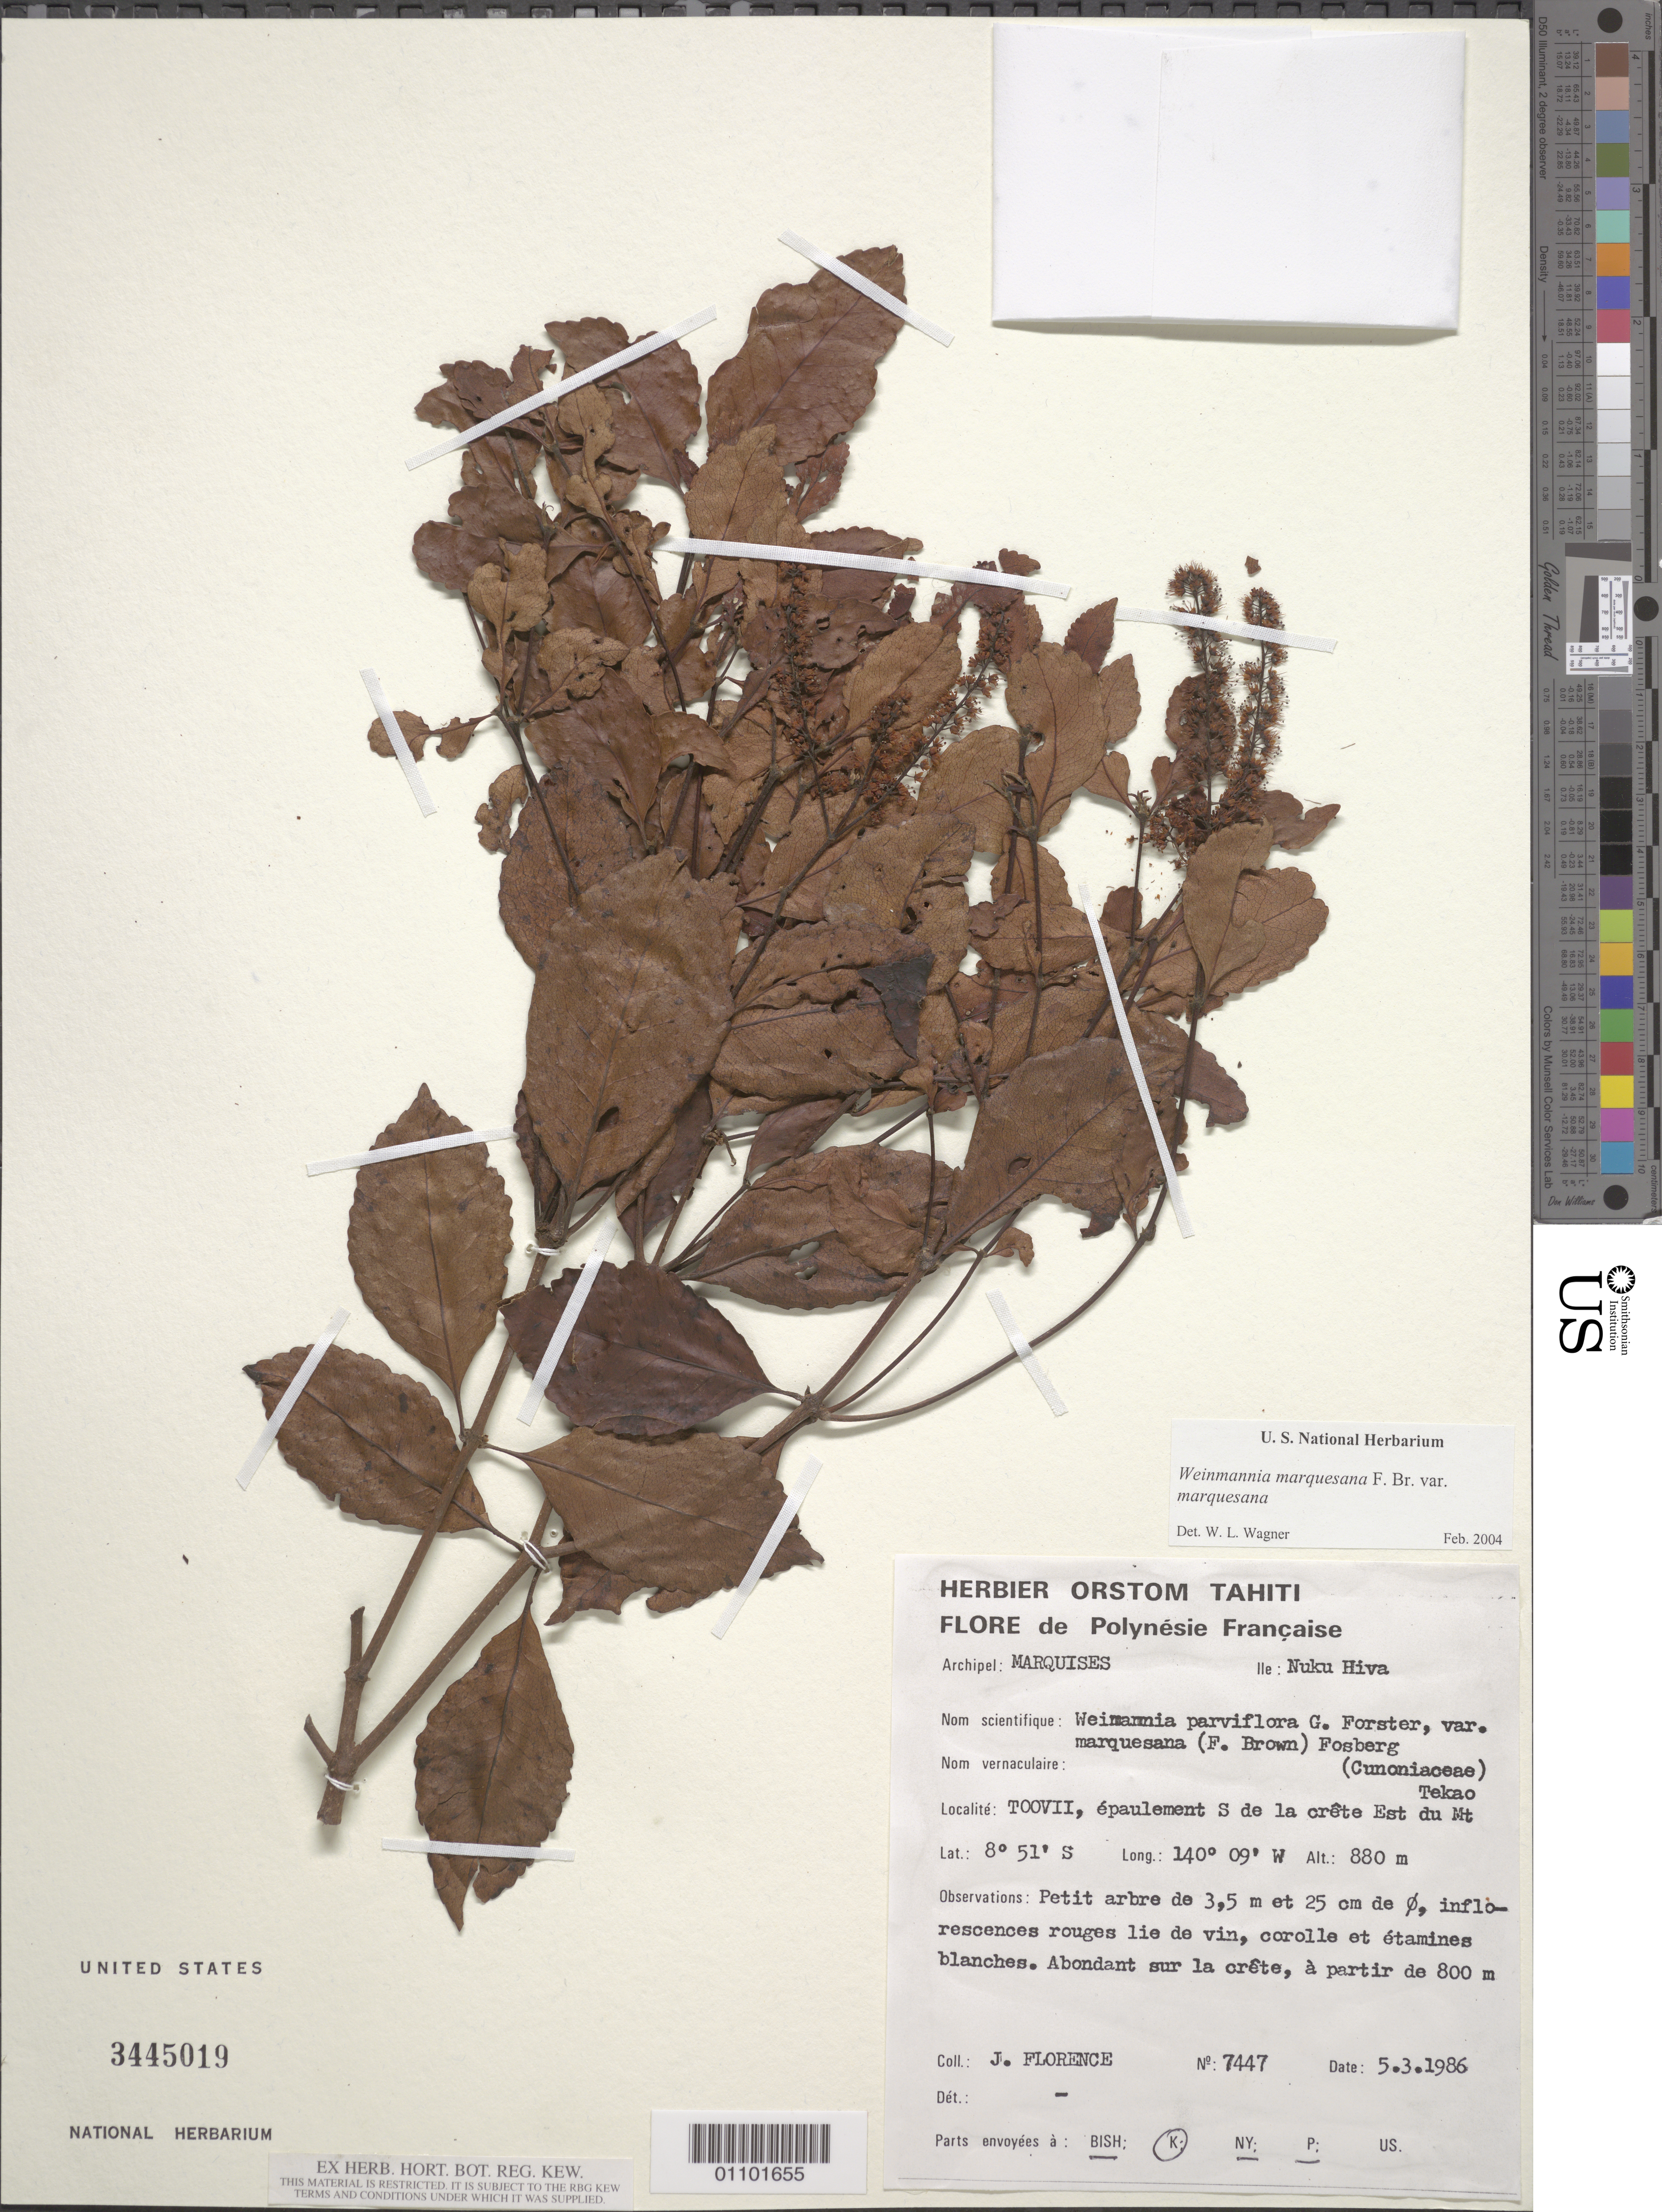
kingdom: Plantae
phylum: Tracheophyta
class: Magnoliopsida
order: Oxalidales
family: Cunoniaceae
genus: Pterophylla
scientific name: Pterophylla marquesana var. marquesana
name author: (F. Br.) Pillon & H.C. Hopkins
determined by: Wagner, W. L., (BOT), Smithsonian Institution - National Museum of Natural History (UNITED STATES)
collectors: J. Florence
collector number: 7447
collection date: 1986-03-05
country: French Polynesia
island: Nuku Hiva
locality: Toovii, épaulement S de la crête E du Mt. Tekao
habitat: Sur la crête, à partir de 800 m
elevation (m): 880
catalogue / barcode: US 3445019